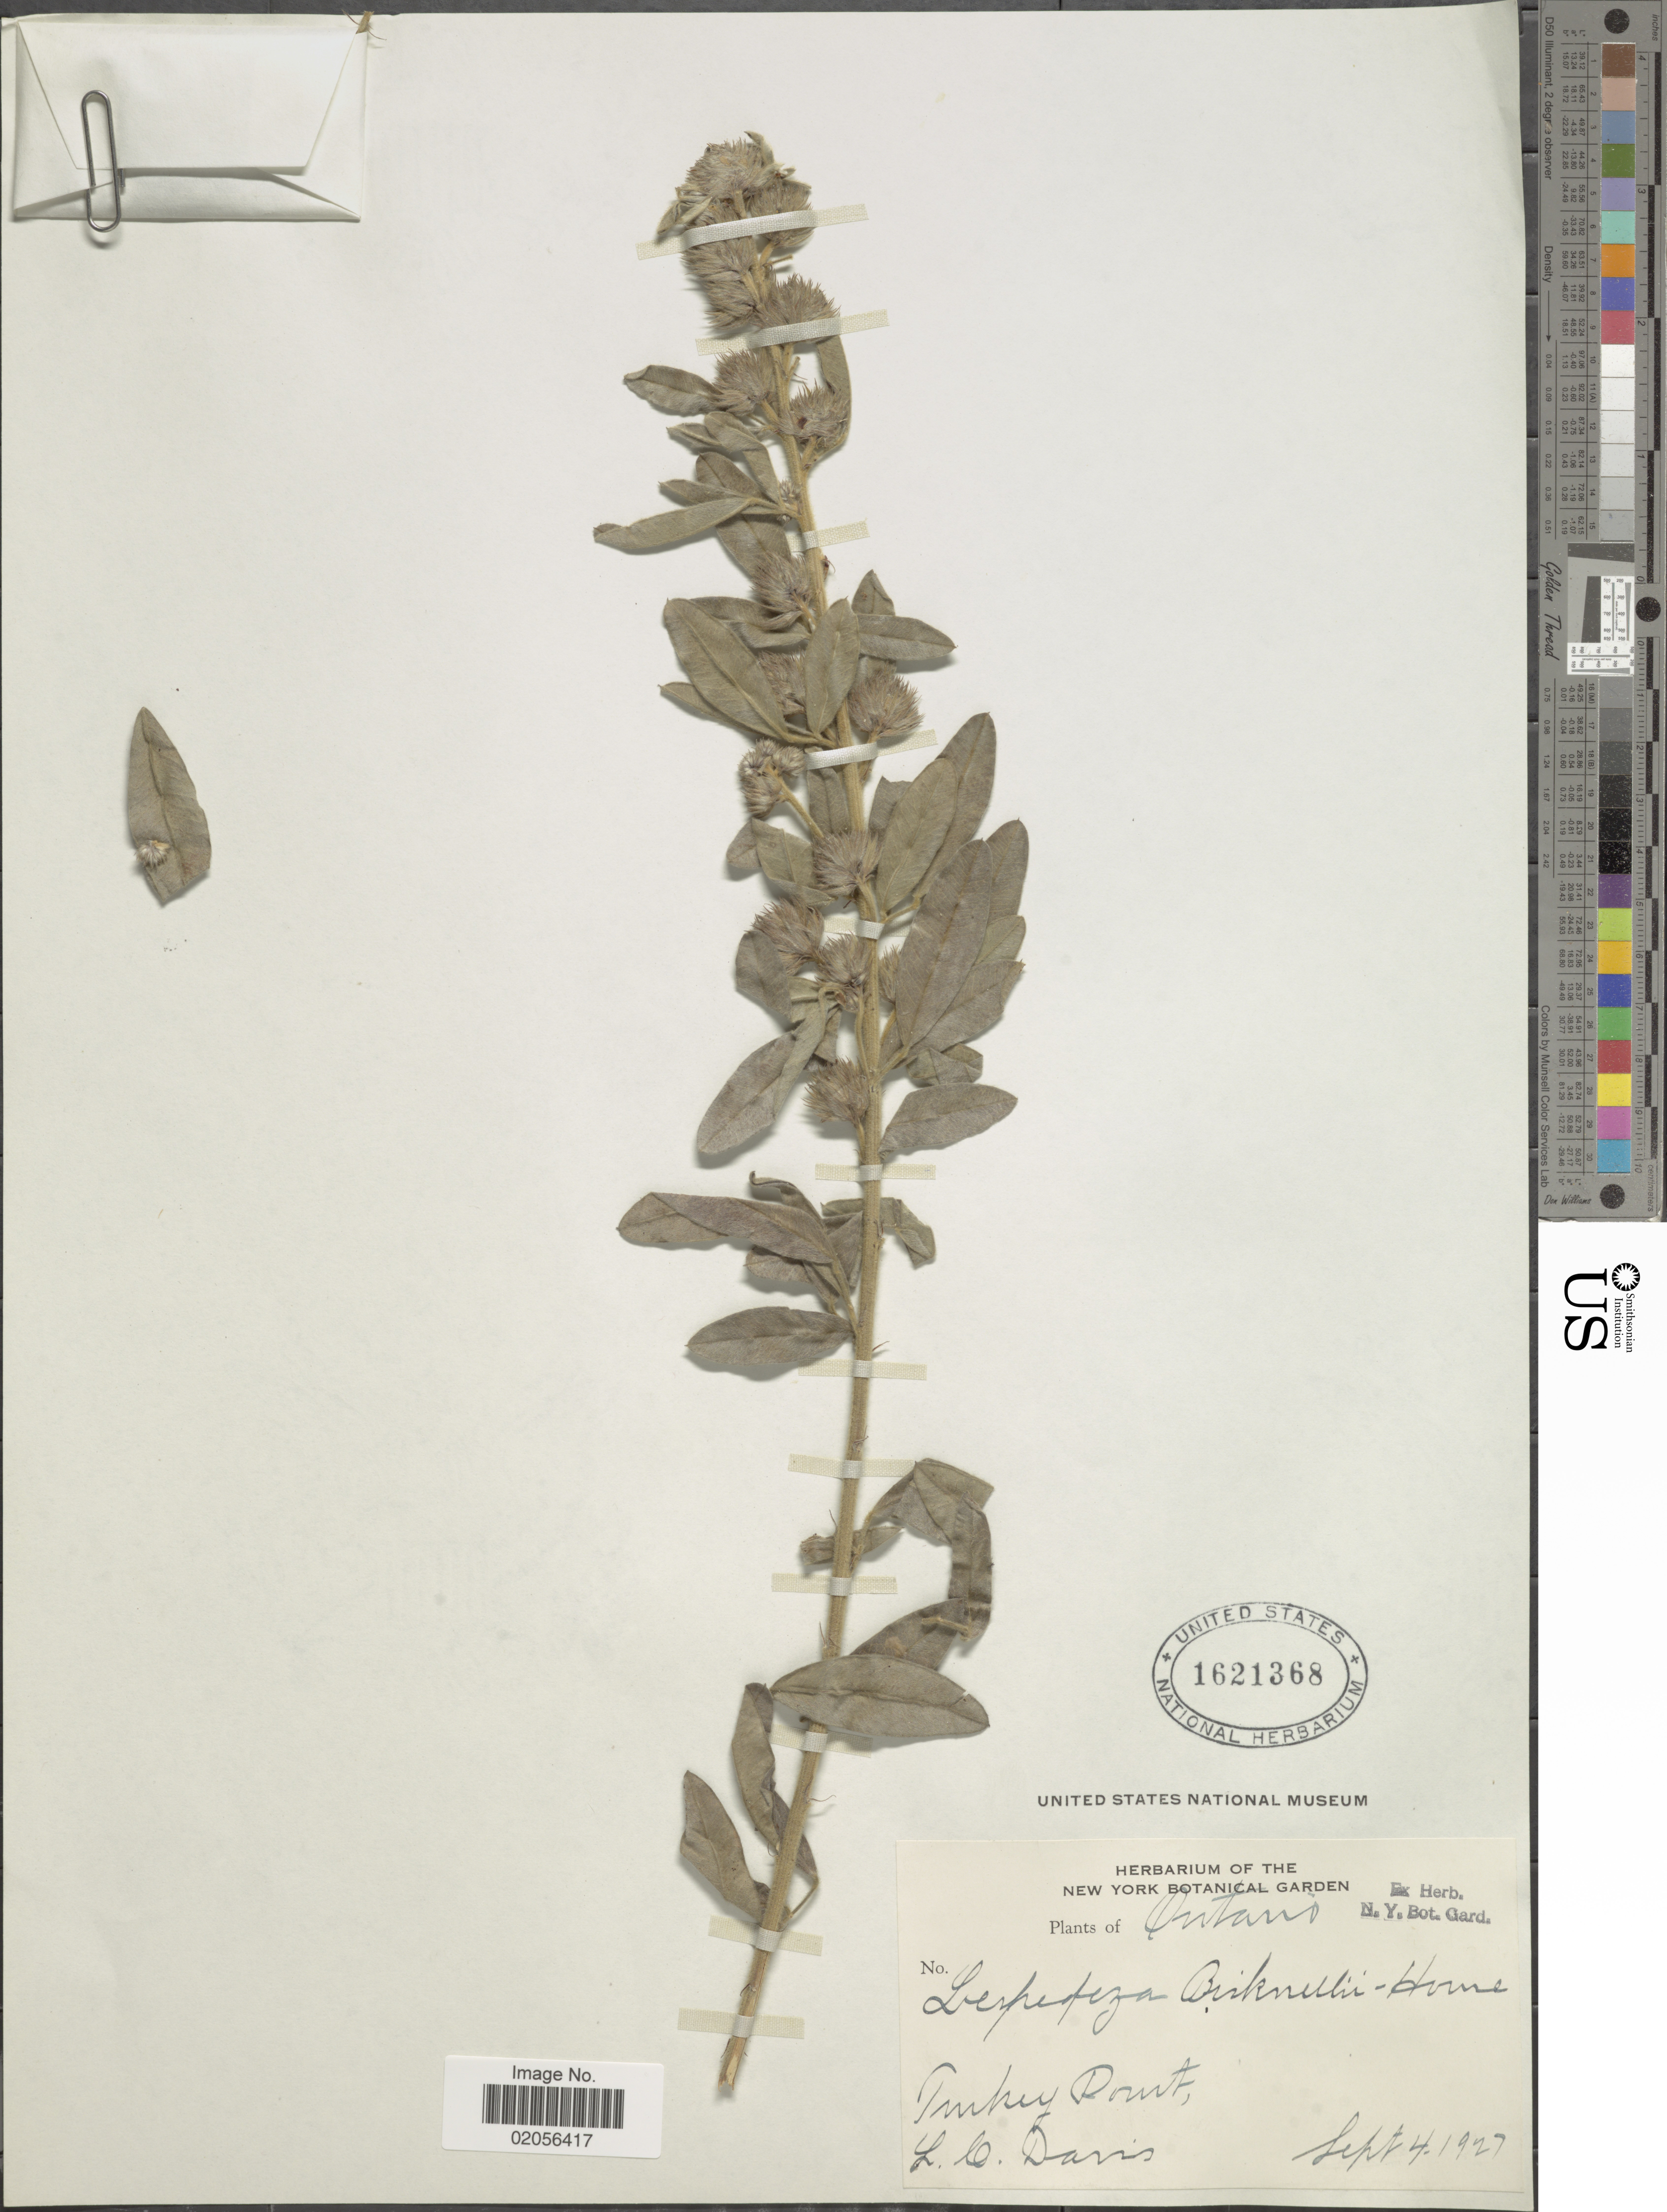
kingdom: Plantae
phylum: Tracheophyta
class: Magnoliopsida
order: Fabales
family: Fabaceae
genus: Lespedeza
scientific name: Lespedeza capitata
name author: Michx.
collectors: L. C. Davis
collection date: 1927-09-04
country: Canada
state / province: Ontario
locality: Turkey Point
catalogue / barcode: US 1621368